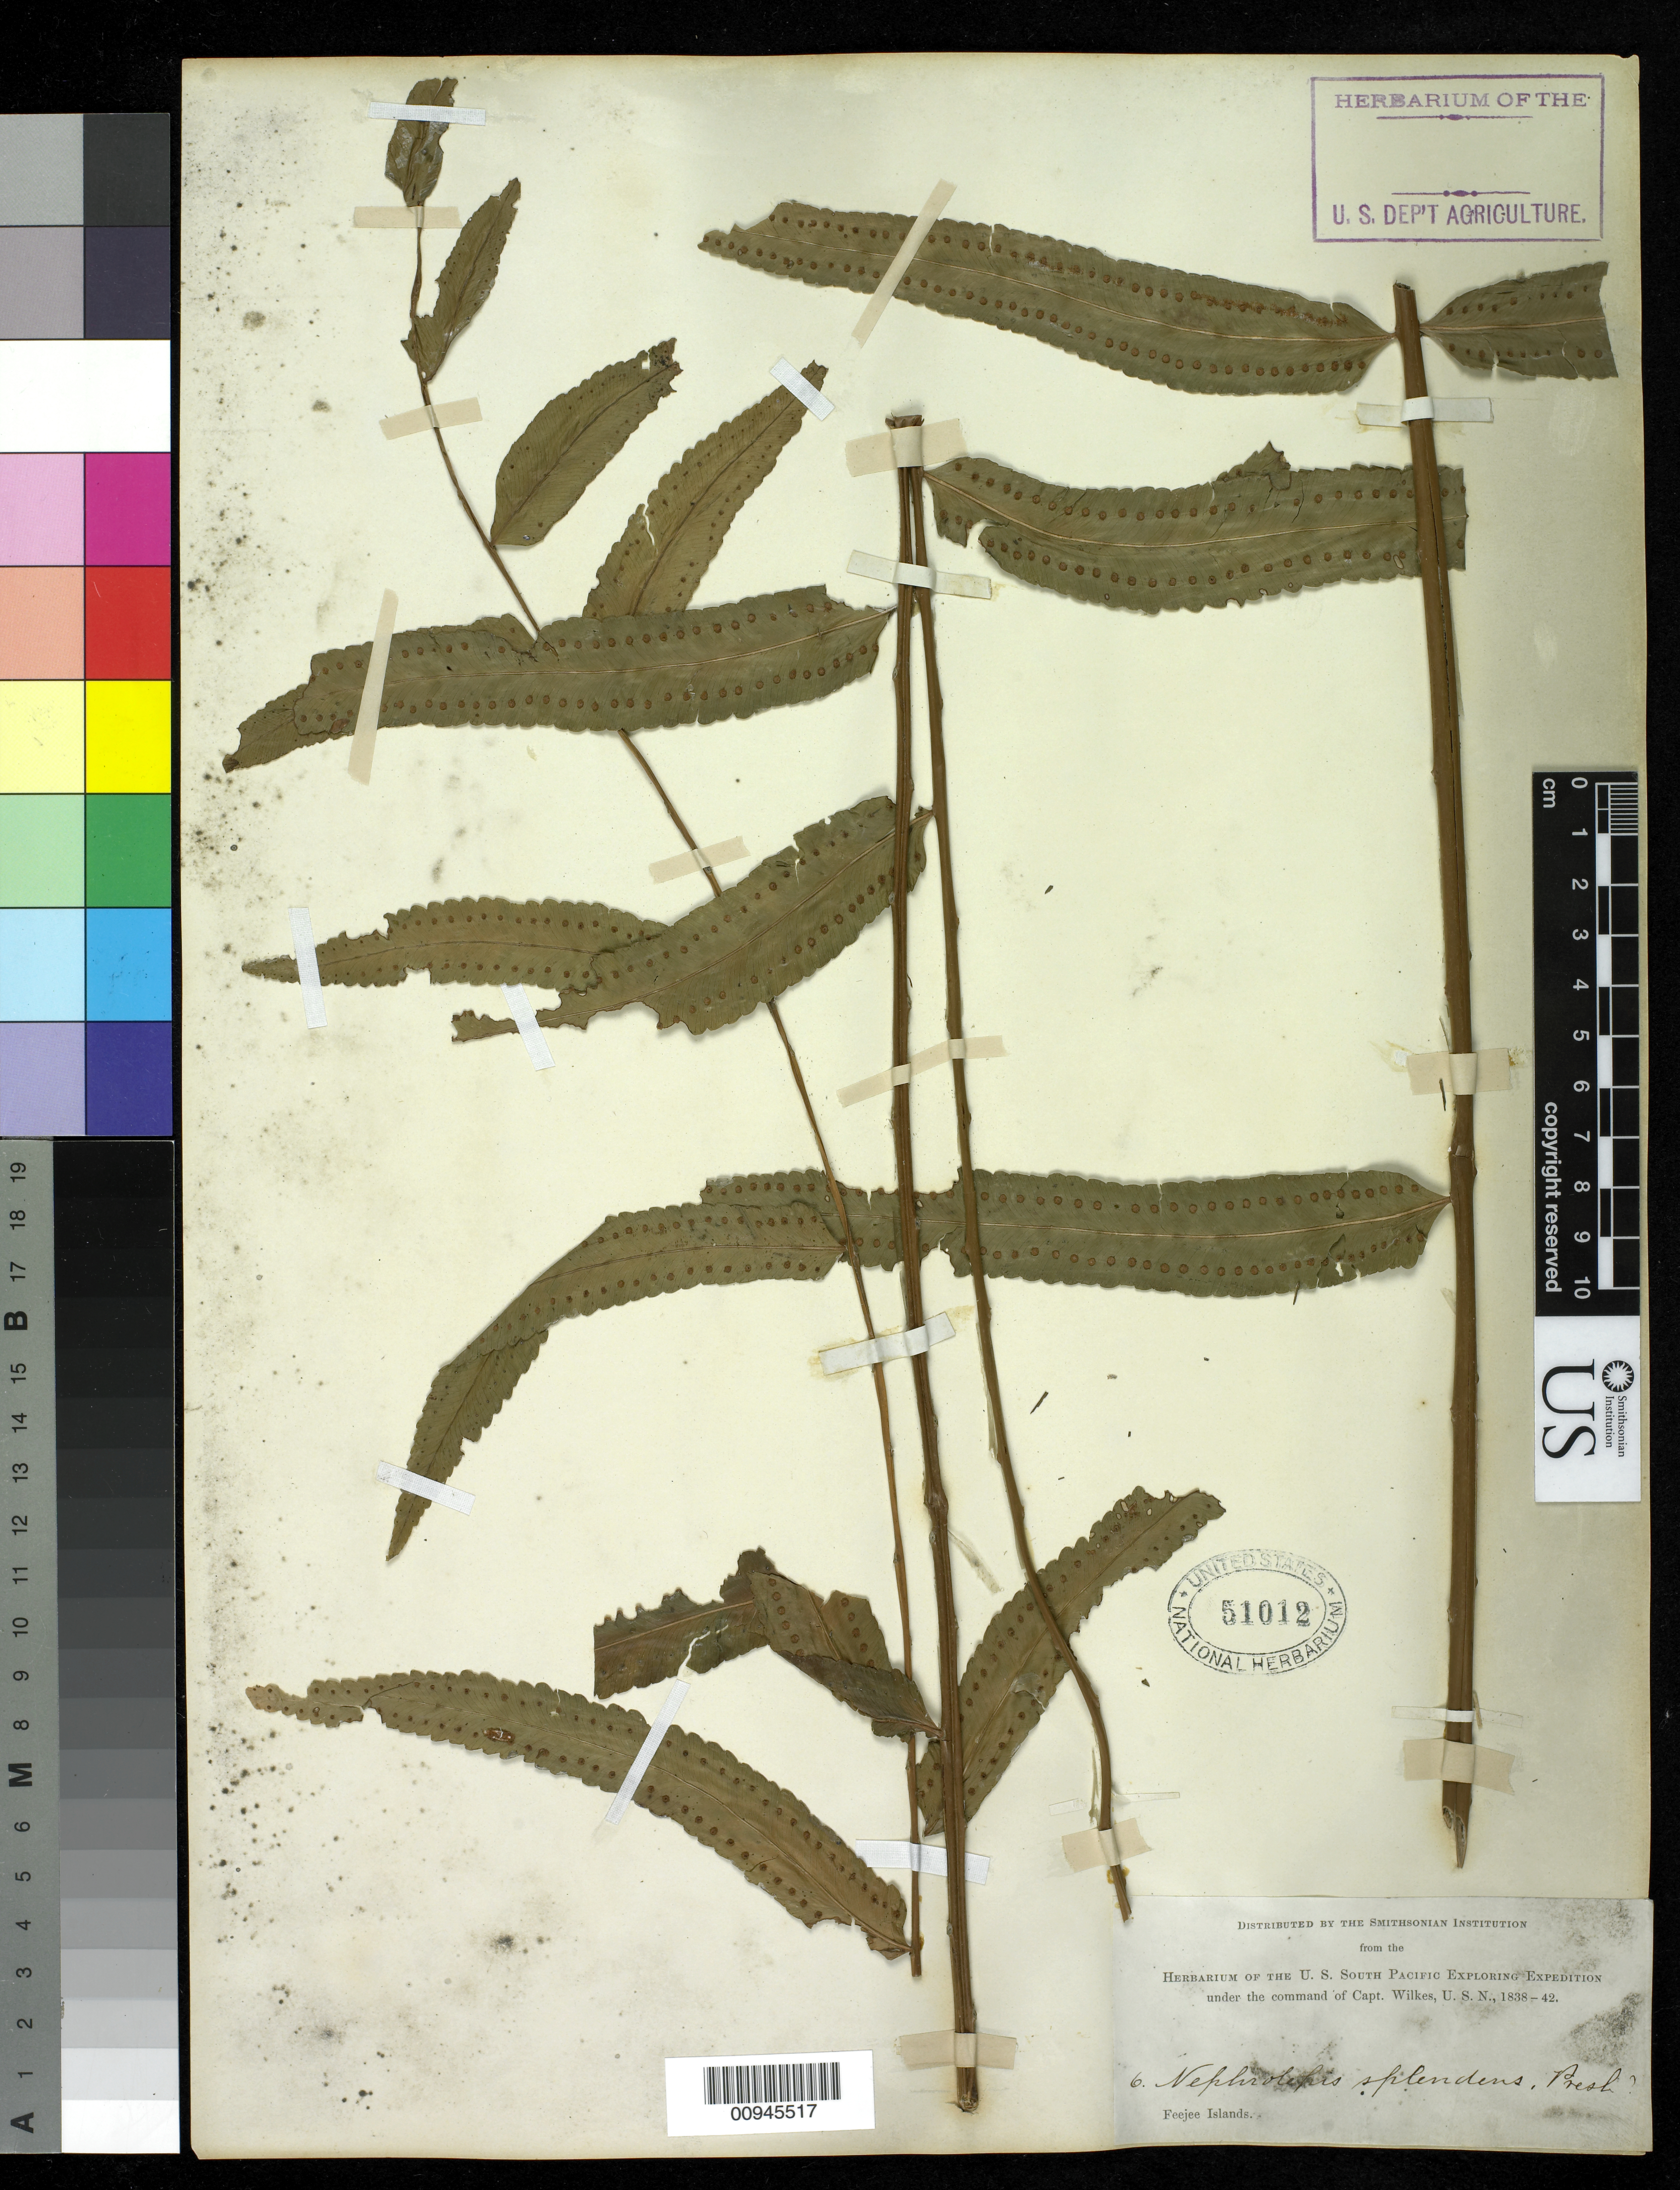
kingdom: Plantae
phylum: Tracheophyta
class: Polypodiopsida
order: Polypodiales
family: Nephrolepidaceae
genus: Nephrolepis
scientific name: Nephrolepis biserrata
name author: (Sw.) Schott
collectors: Wilkes Explor. Exped.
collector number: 6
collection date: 1838/1842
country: Fiji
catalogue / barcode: US 51012